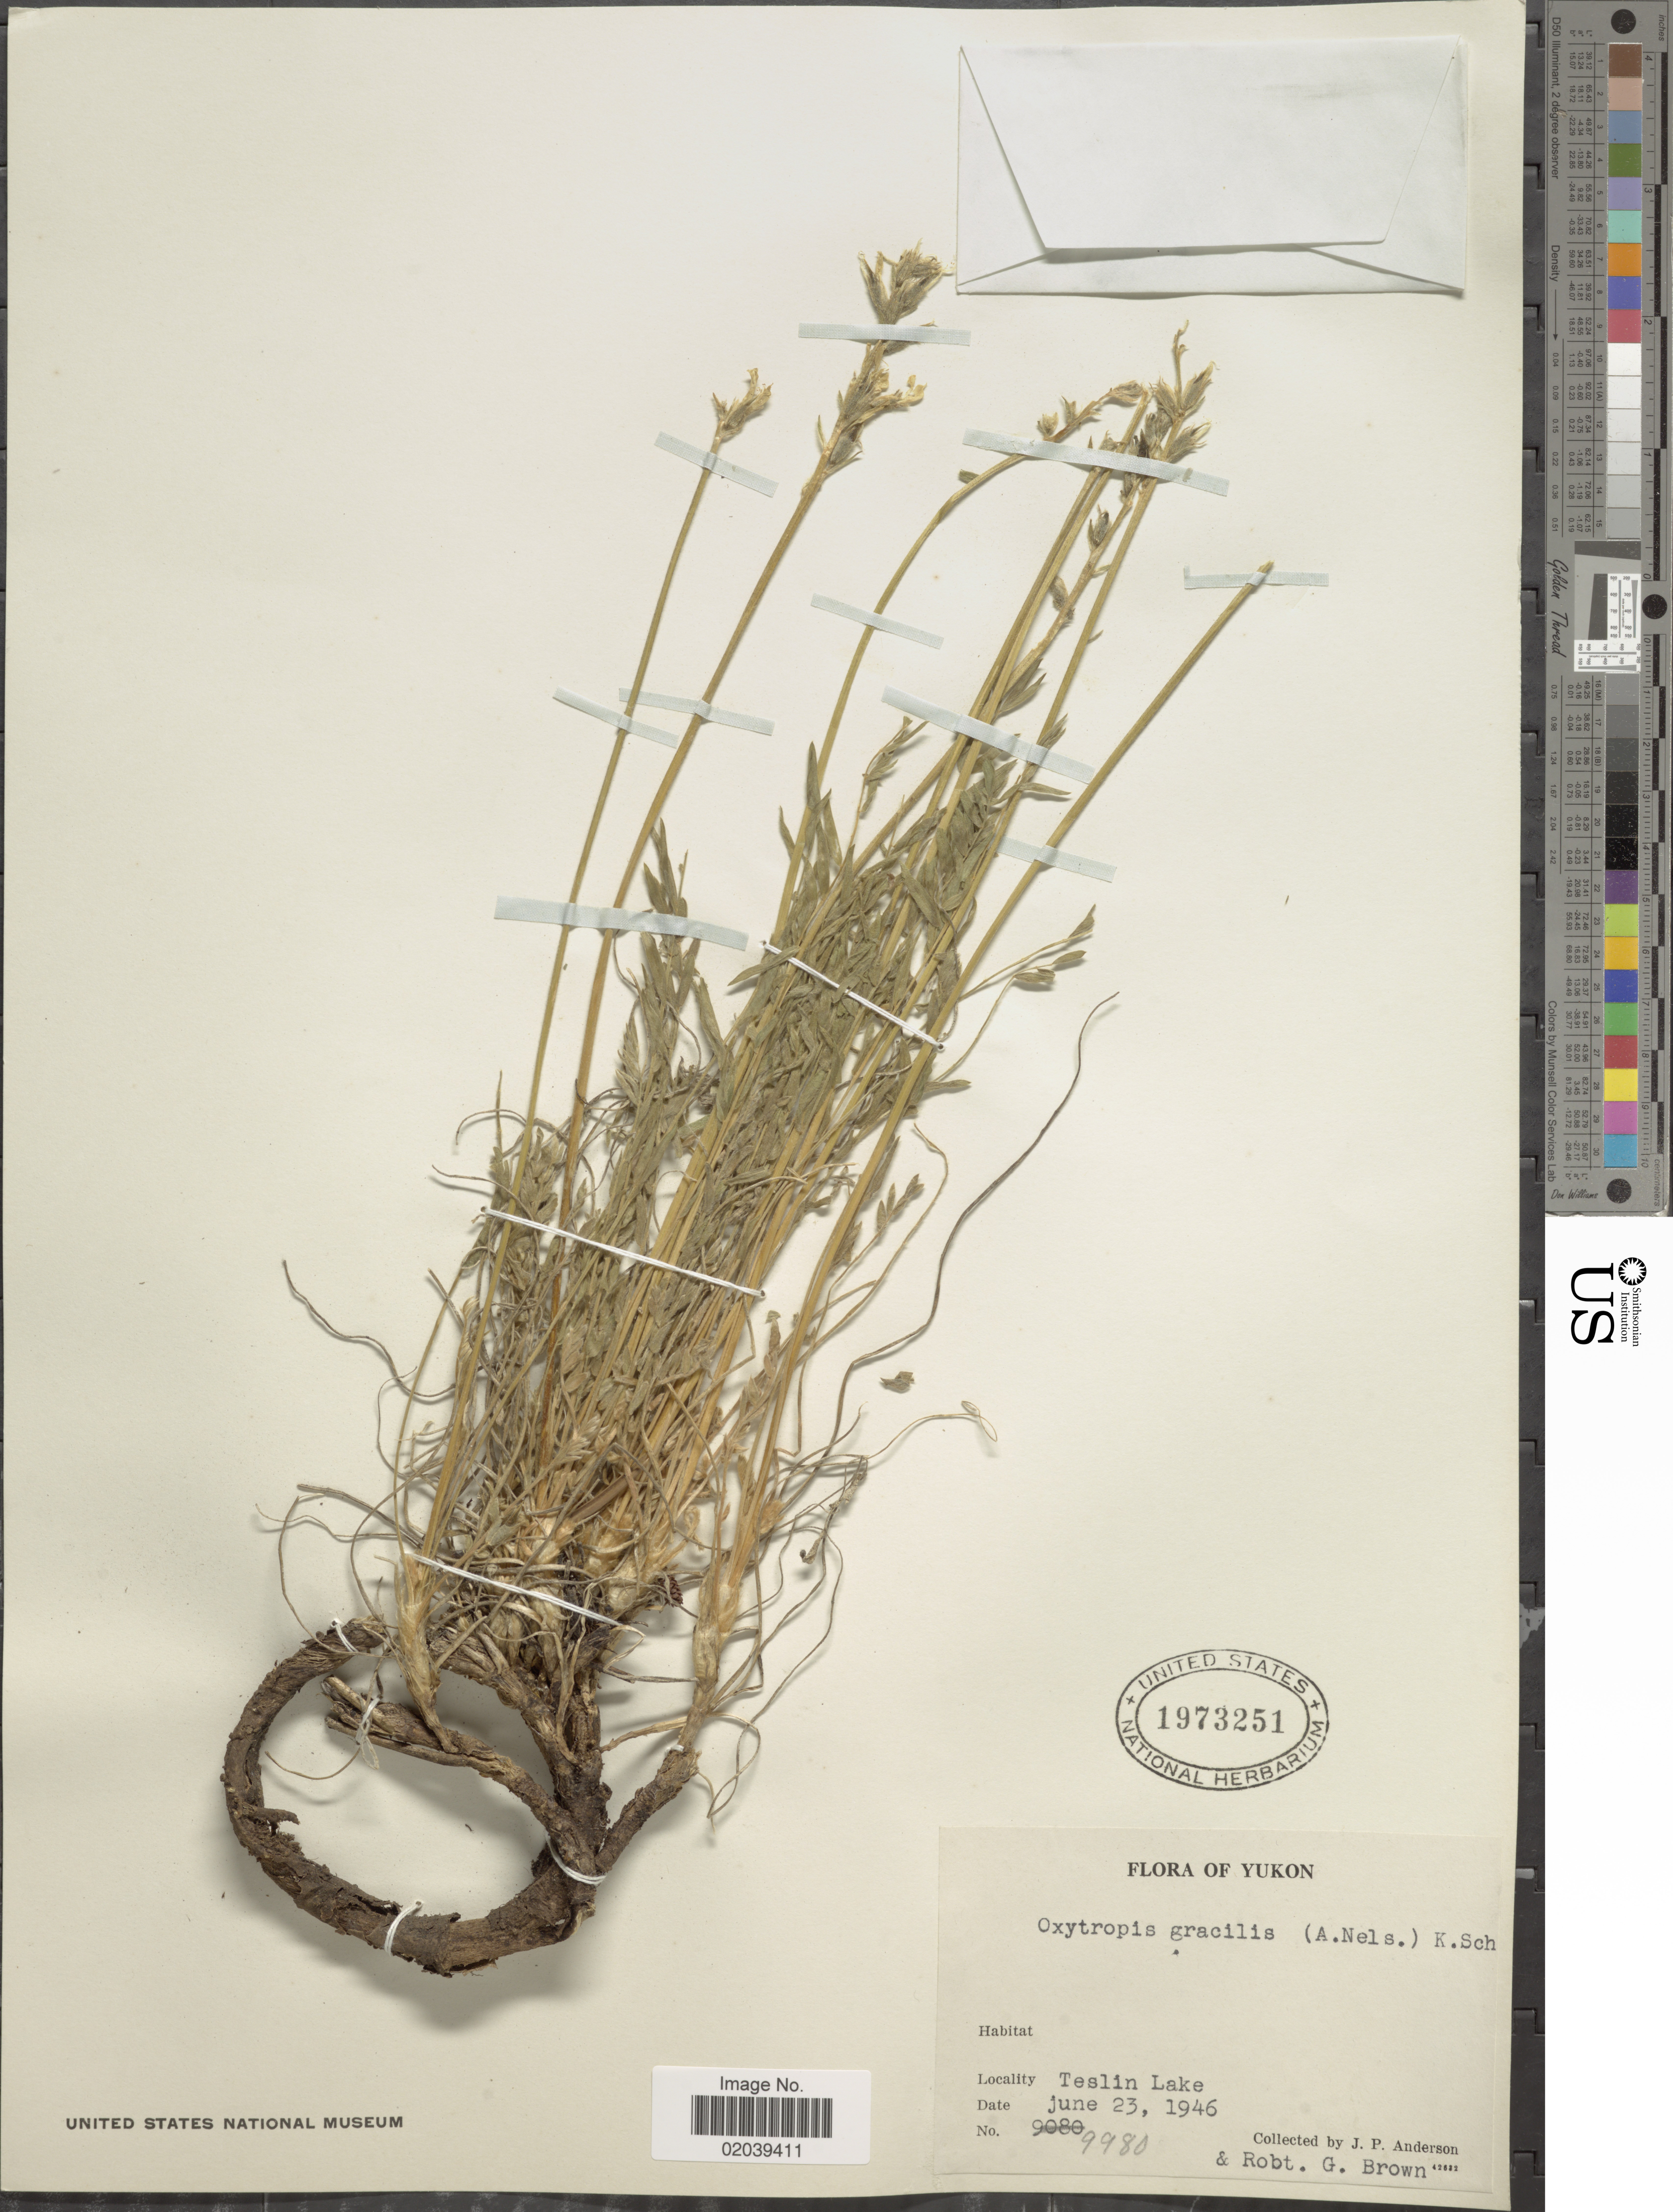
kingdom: Plantae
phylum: Tracheophyta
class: Magnoliopsida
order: Fabales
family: Fabaceae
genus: Oxytropis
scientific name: Oxytropis campestris var. gracilis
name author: (A. Nelson) Barneby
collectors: J. P. Anderson & R. G. Brown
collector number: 9980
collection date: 1946-06-23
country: Canada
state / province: Yukon Territory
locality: Yukon. Teslin Lake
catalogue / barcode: US 1973251